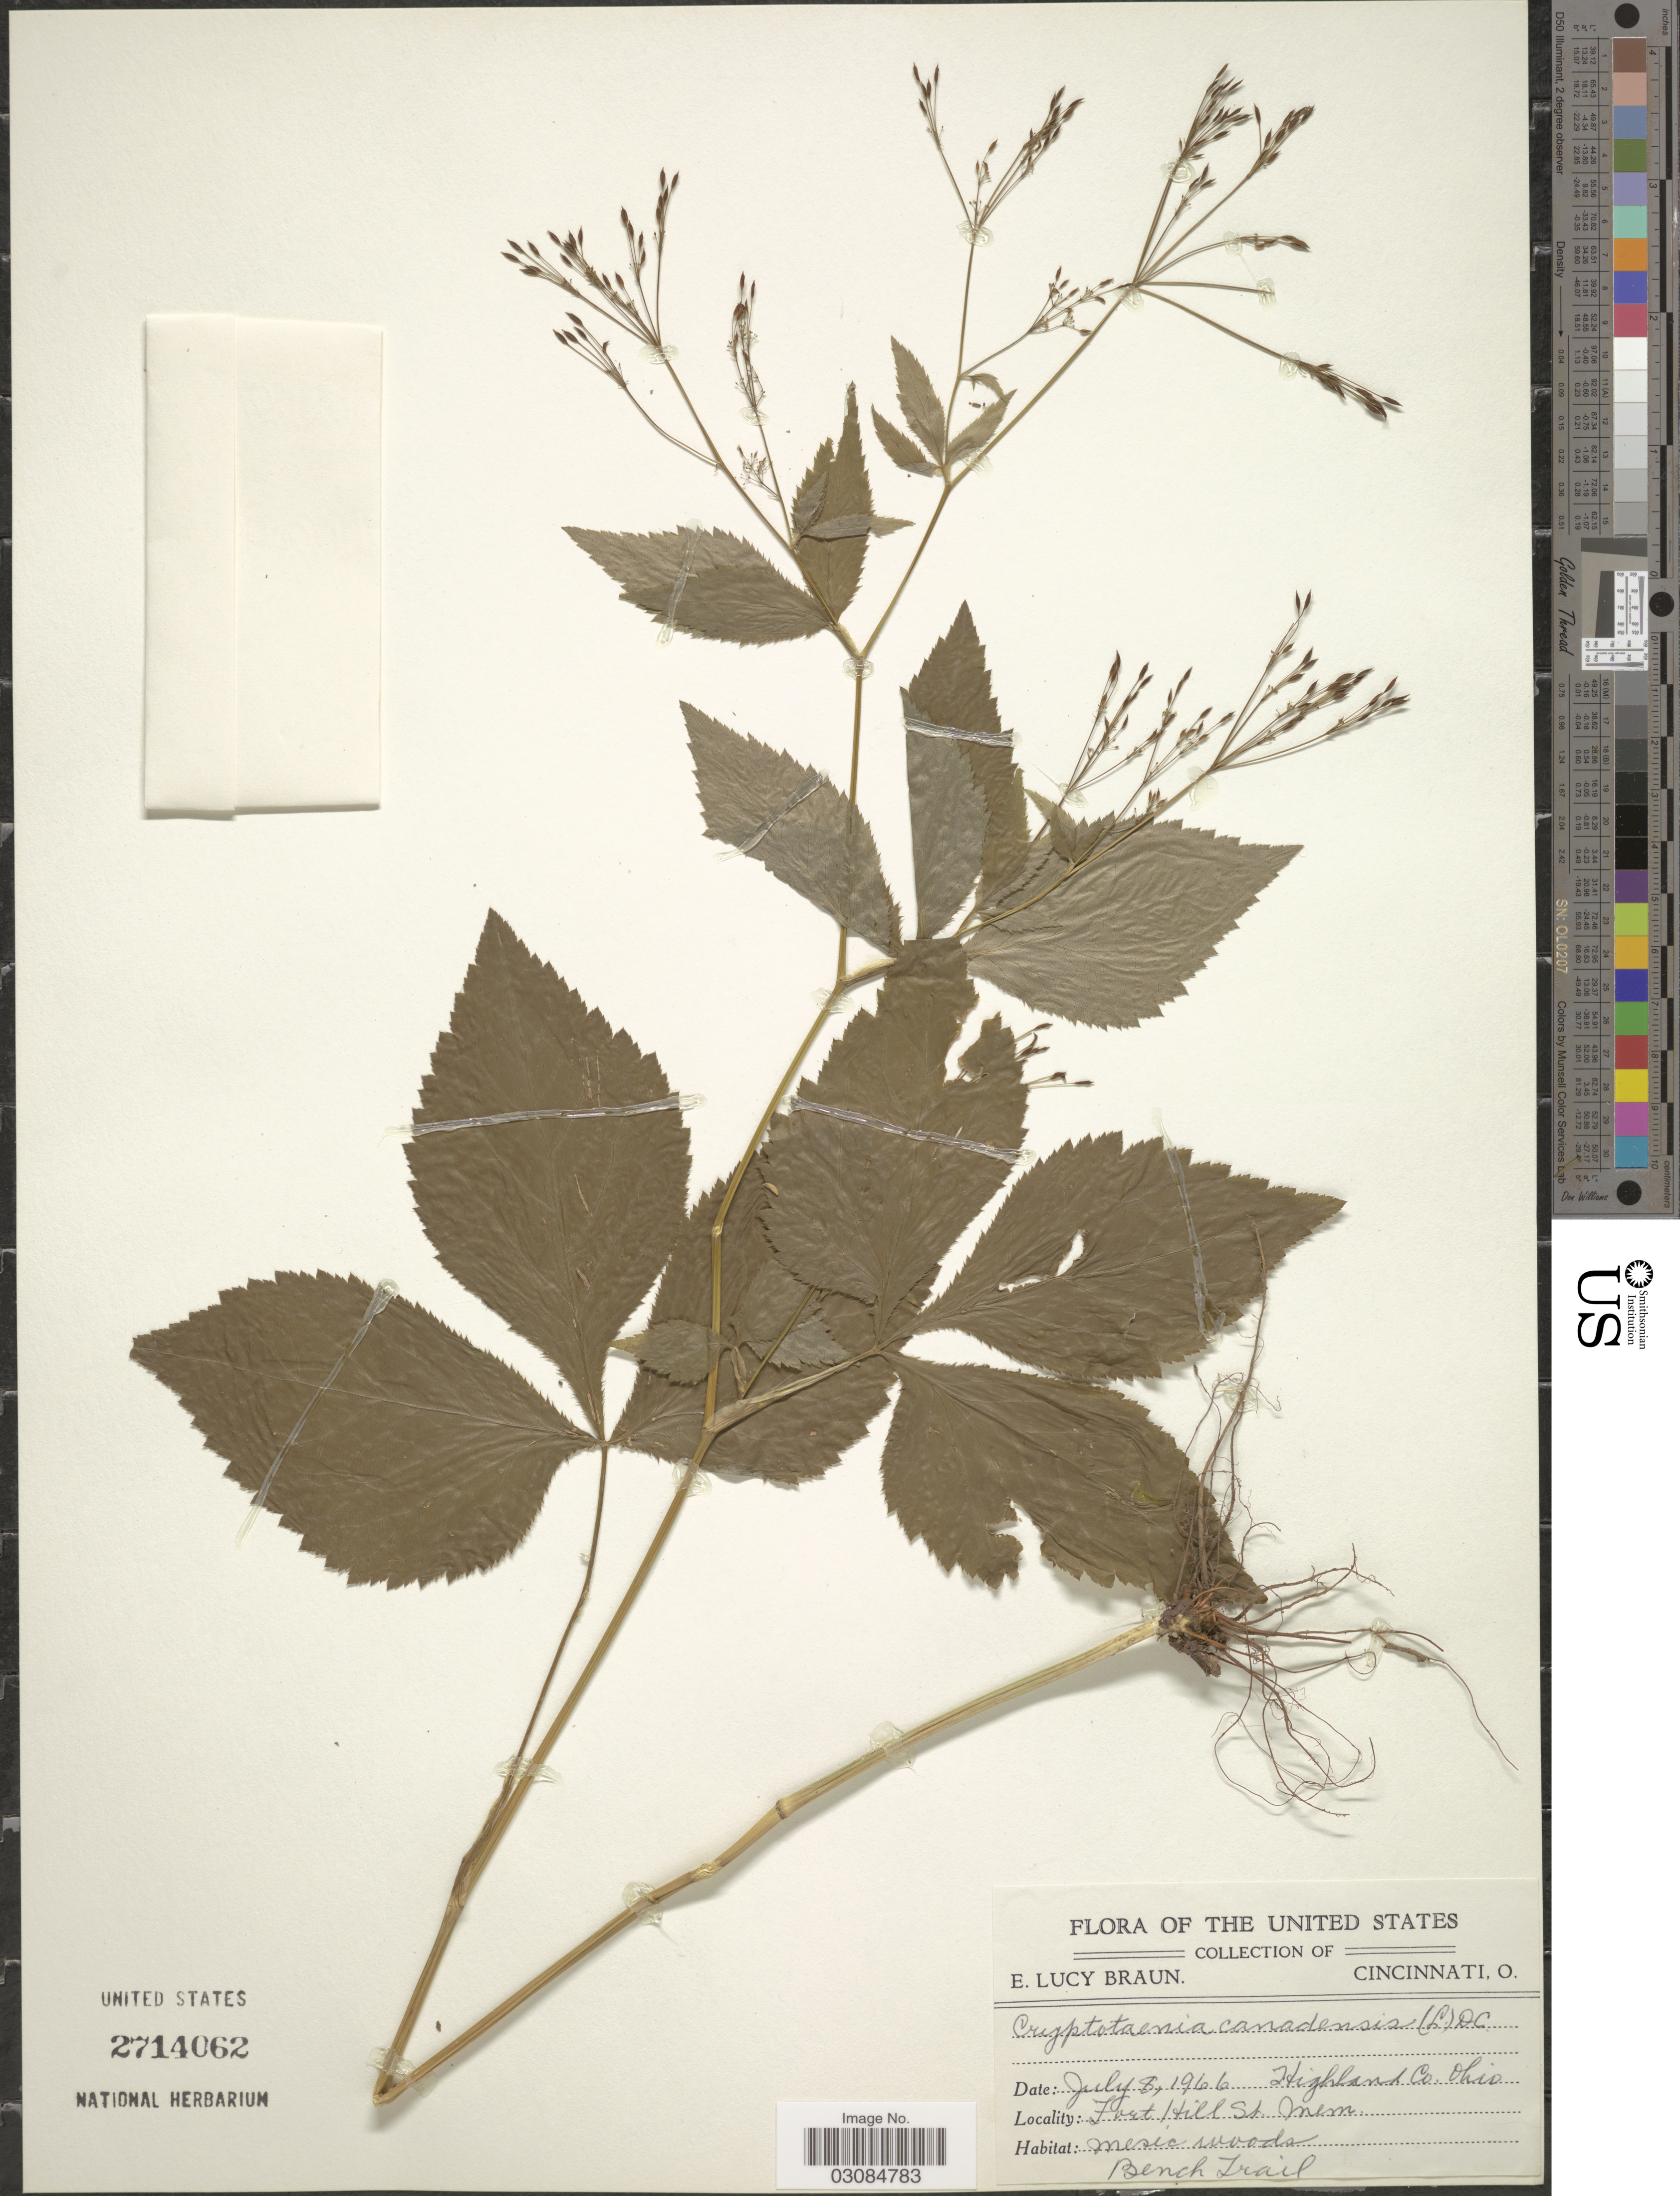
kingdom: Plantae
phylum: Tracheophyta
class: Magnoliopsida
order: Apiales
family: Apiaceae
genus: Cryptotaenia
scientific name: Cryptotaenia canadensis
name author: (L.) DC.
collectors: E. L. Braun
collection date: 1966-07-08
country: United States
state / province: Ohio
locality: Highland Co. Fort Hill St. Mem.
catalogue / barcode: US 2714062